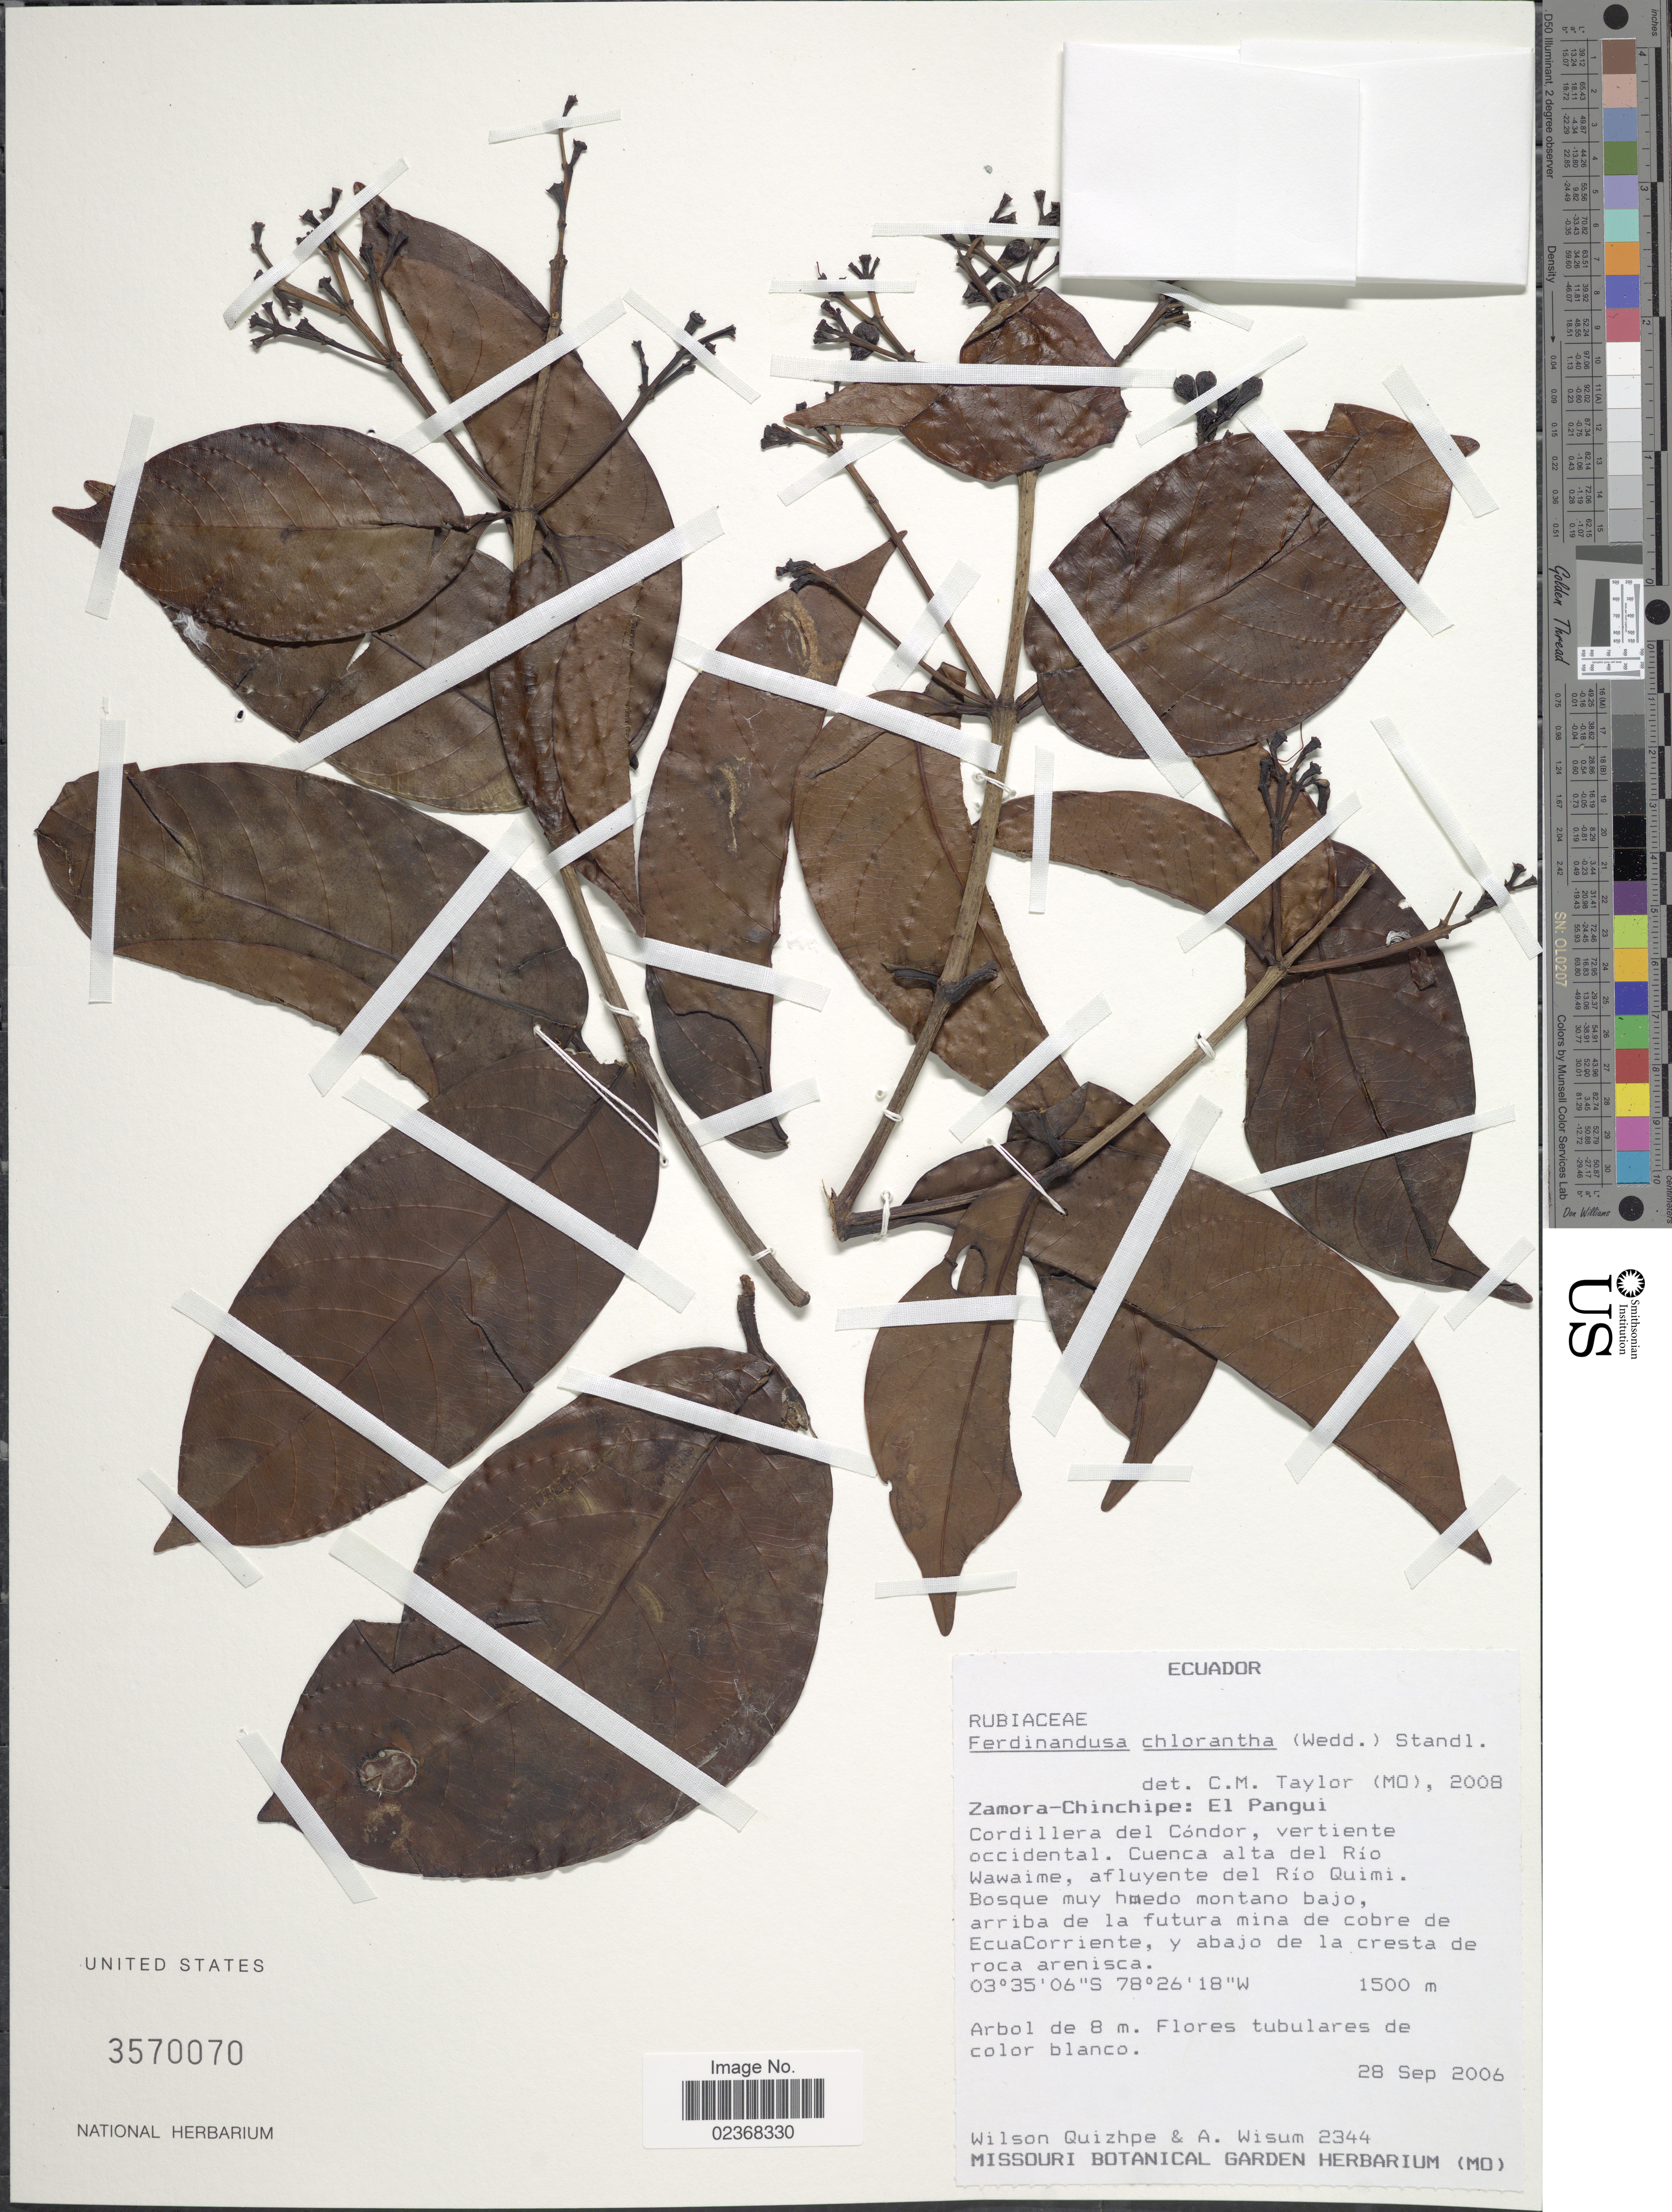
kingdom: Plantae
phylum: Tracheophyta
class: Magnoliopsida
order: Gentianales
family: Rubiaceae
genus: Ferdinandusa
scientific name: Ferdinandusa chlorantha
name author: (Wedd.) Standl.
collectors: W. Quizhpe & A. Wisum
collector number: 2344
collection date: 2006-09-28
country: Ecuador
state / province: Zamora-Chinchipe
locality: Zamora-Chinchipe: El Pangui, Cordillera del Condor, vertiente occidental, Cuenca alta del Rio Wawaime, afluyente del Rio Quimi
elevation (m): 1500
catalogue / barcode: US 3570070